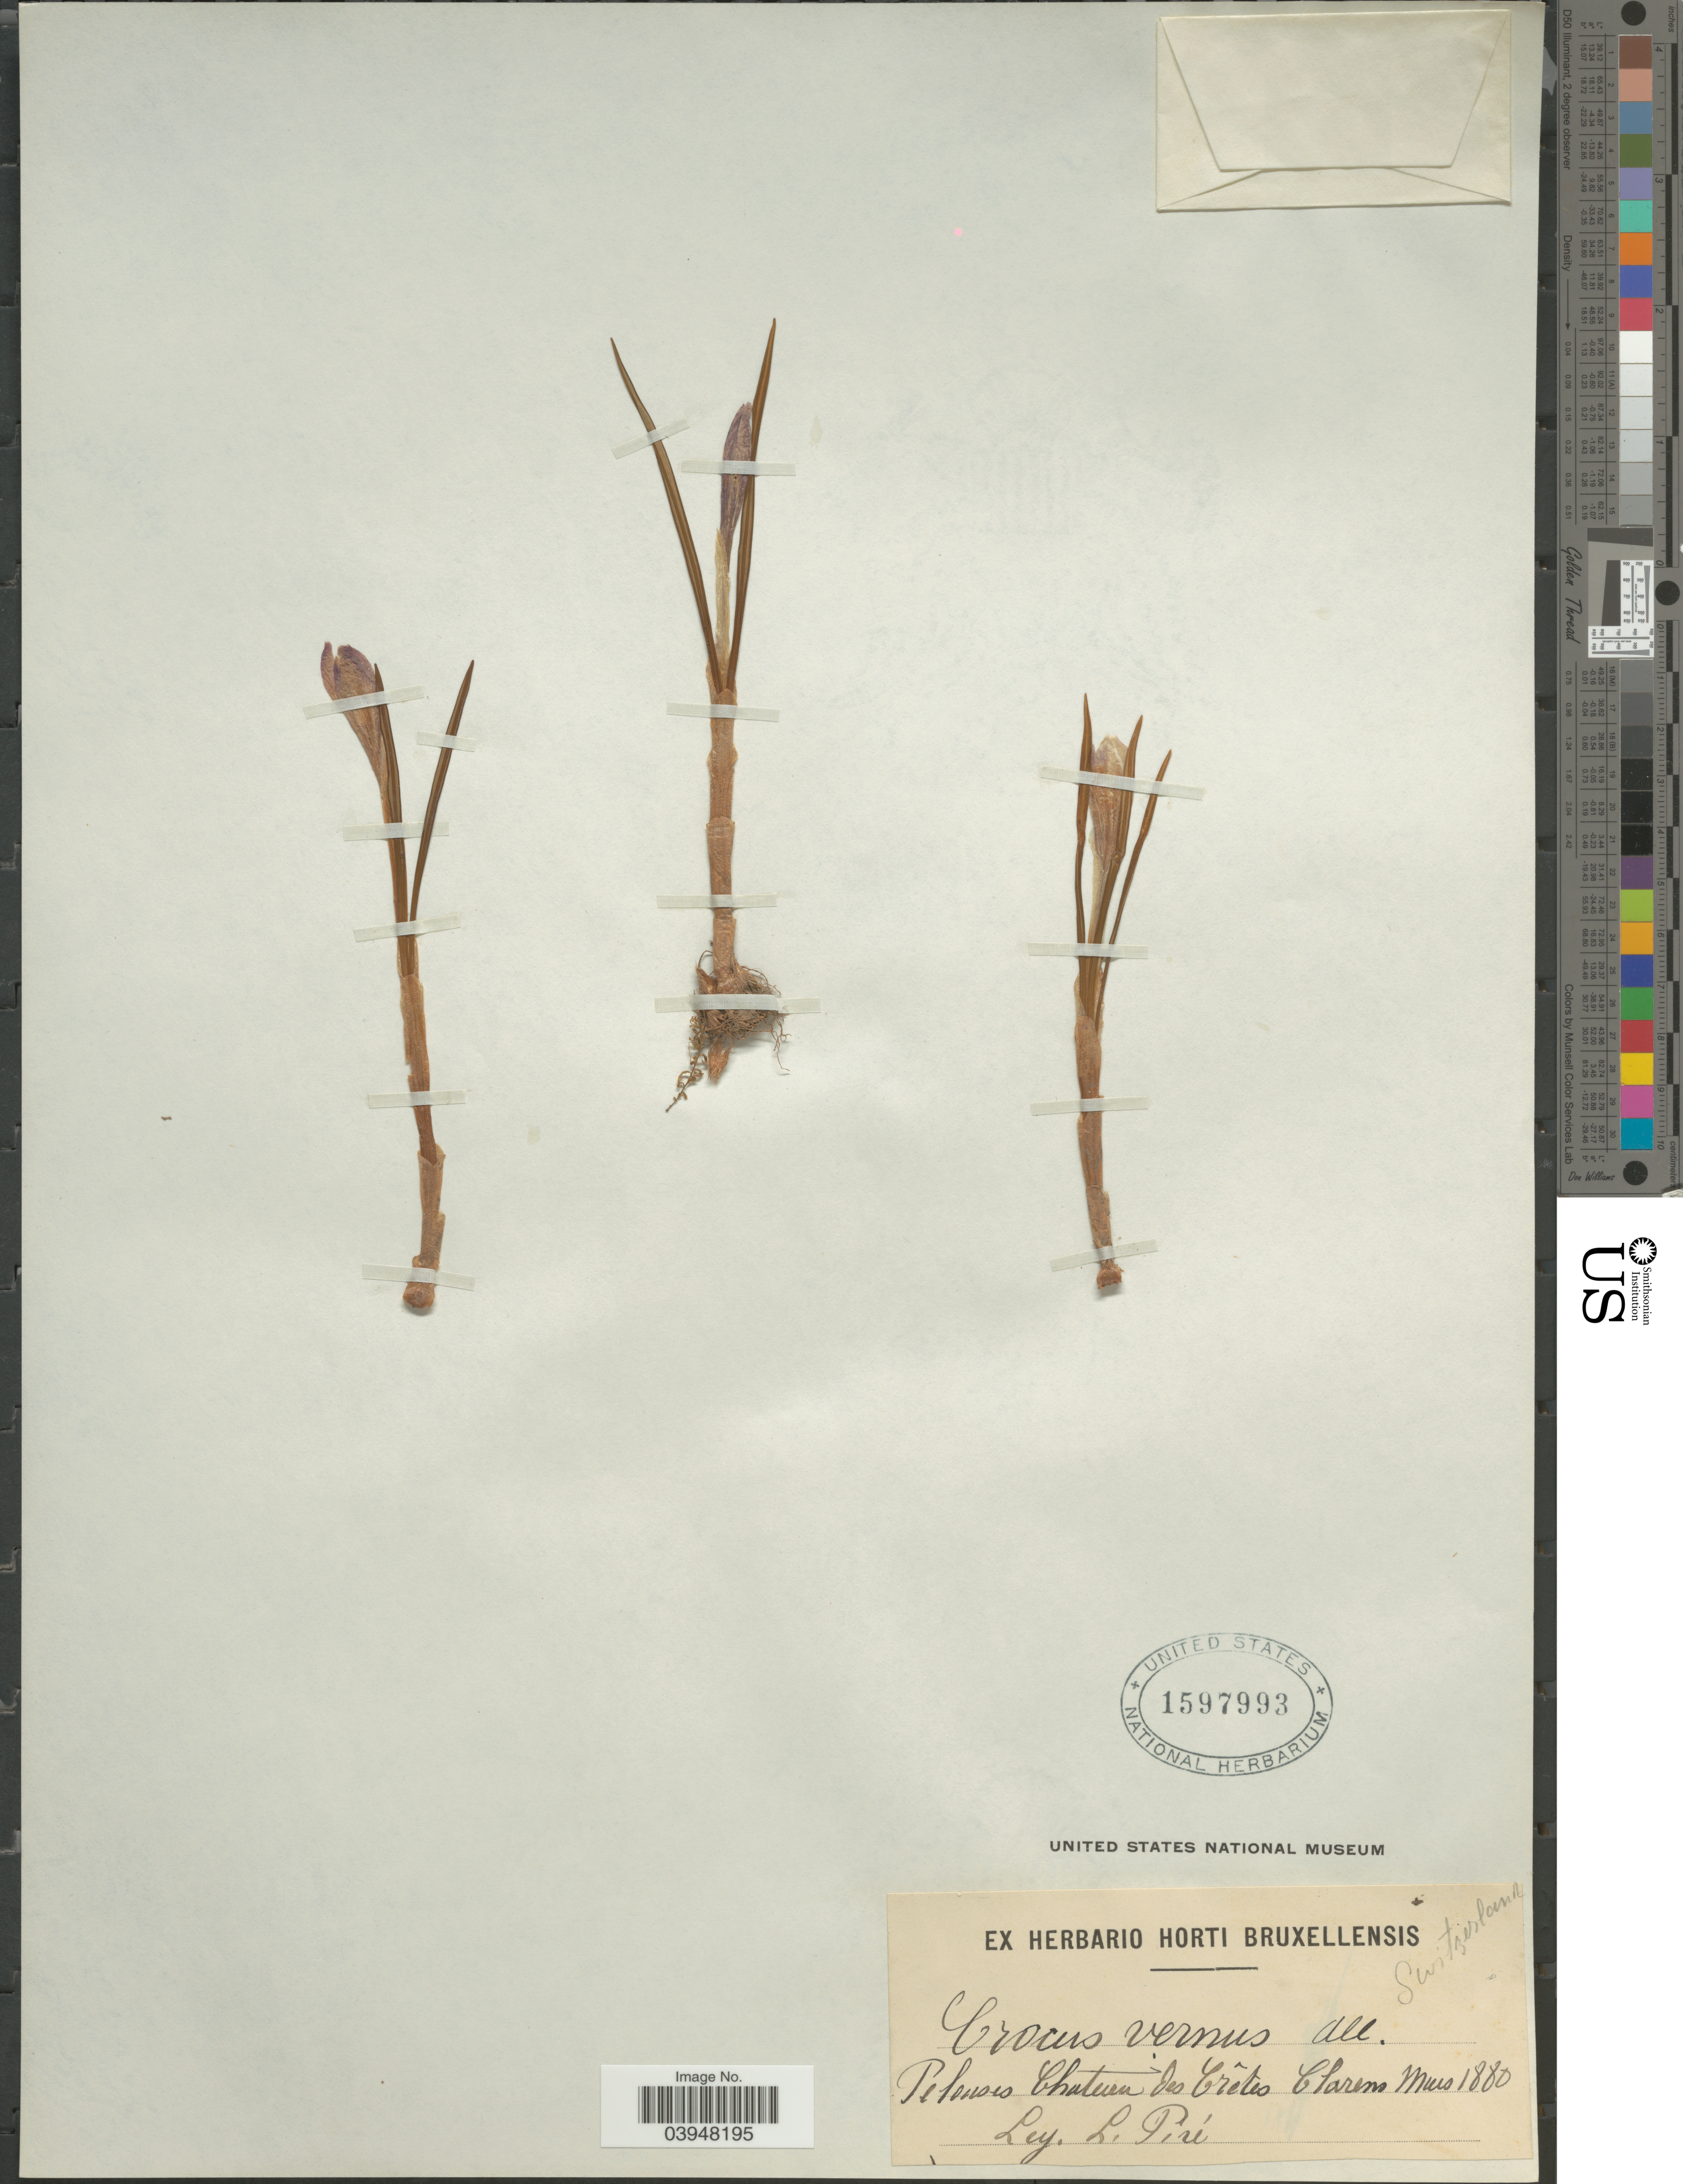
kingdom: Plantae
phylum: Tracheophyta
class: Liliopsida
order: Asparagales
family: Iridaceae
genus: Crocus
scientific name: Crocus vernus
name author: Hill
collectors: L. Pire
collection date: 1880-03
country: Switzerland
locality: Pelouses Chateau des Crêtes Clarens.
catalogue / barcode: US 1597993